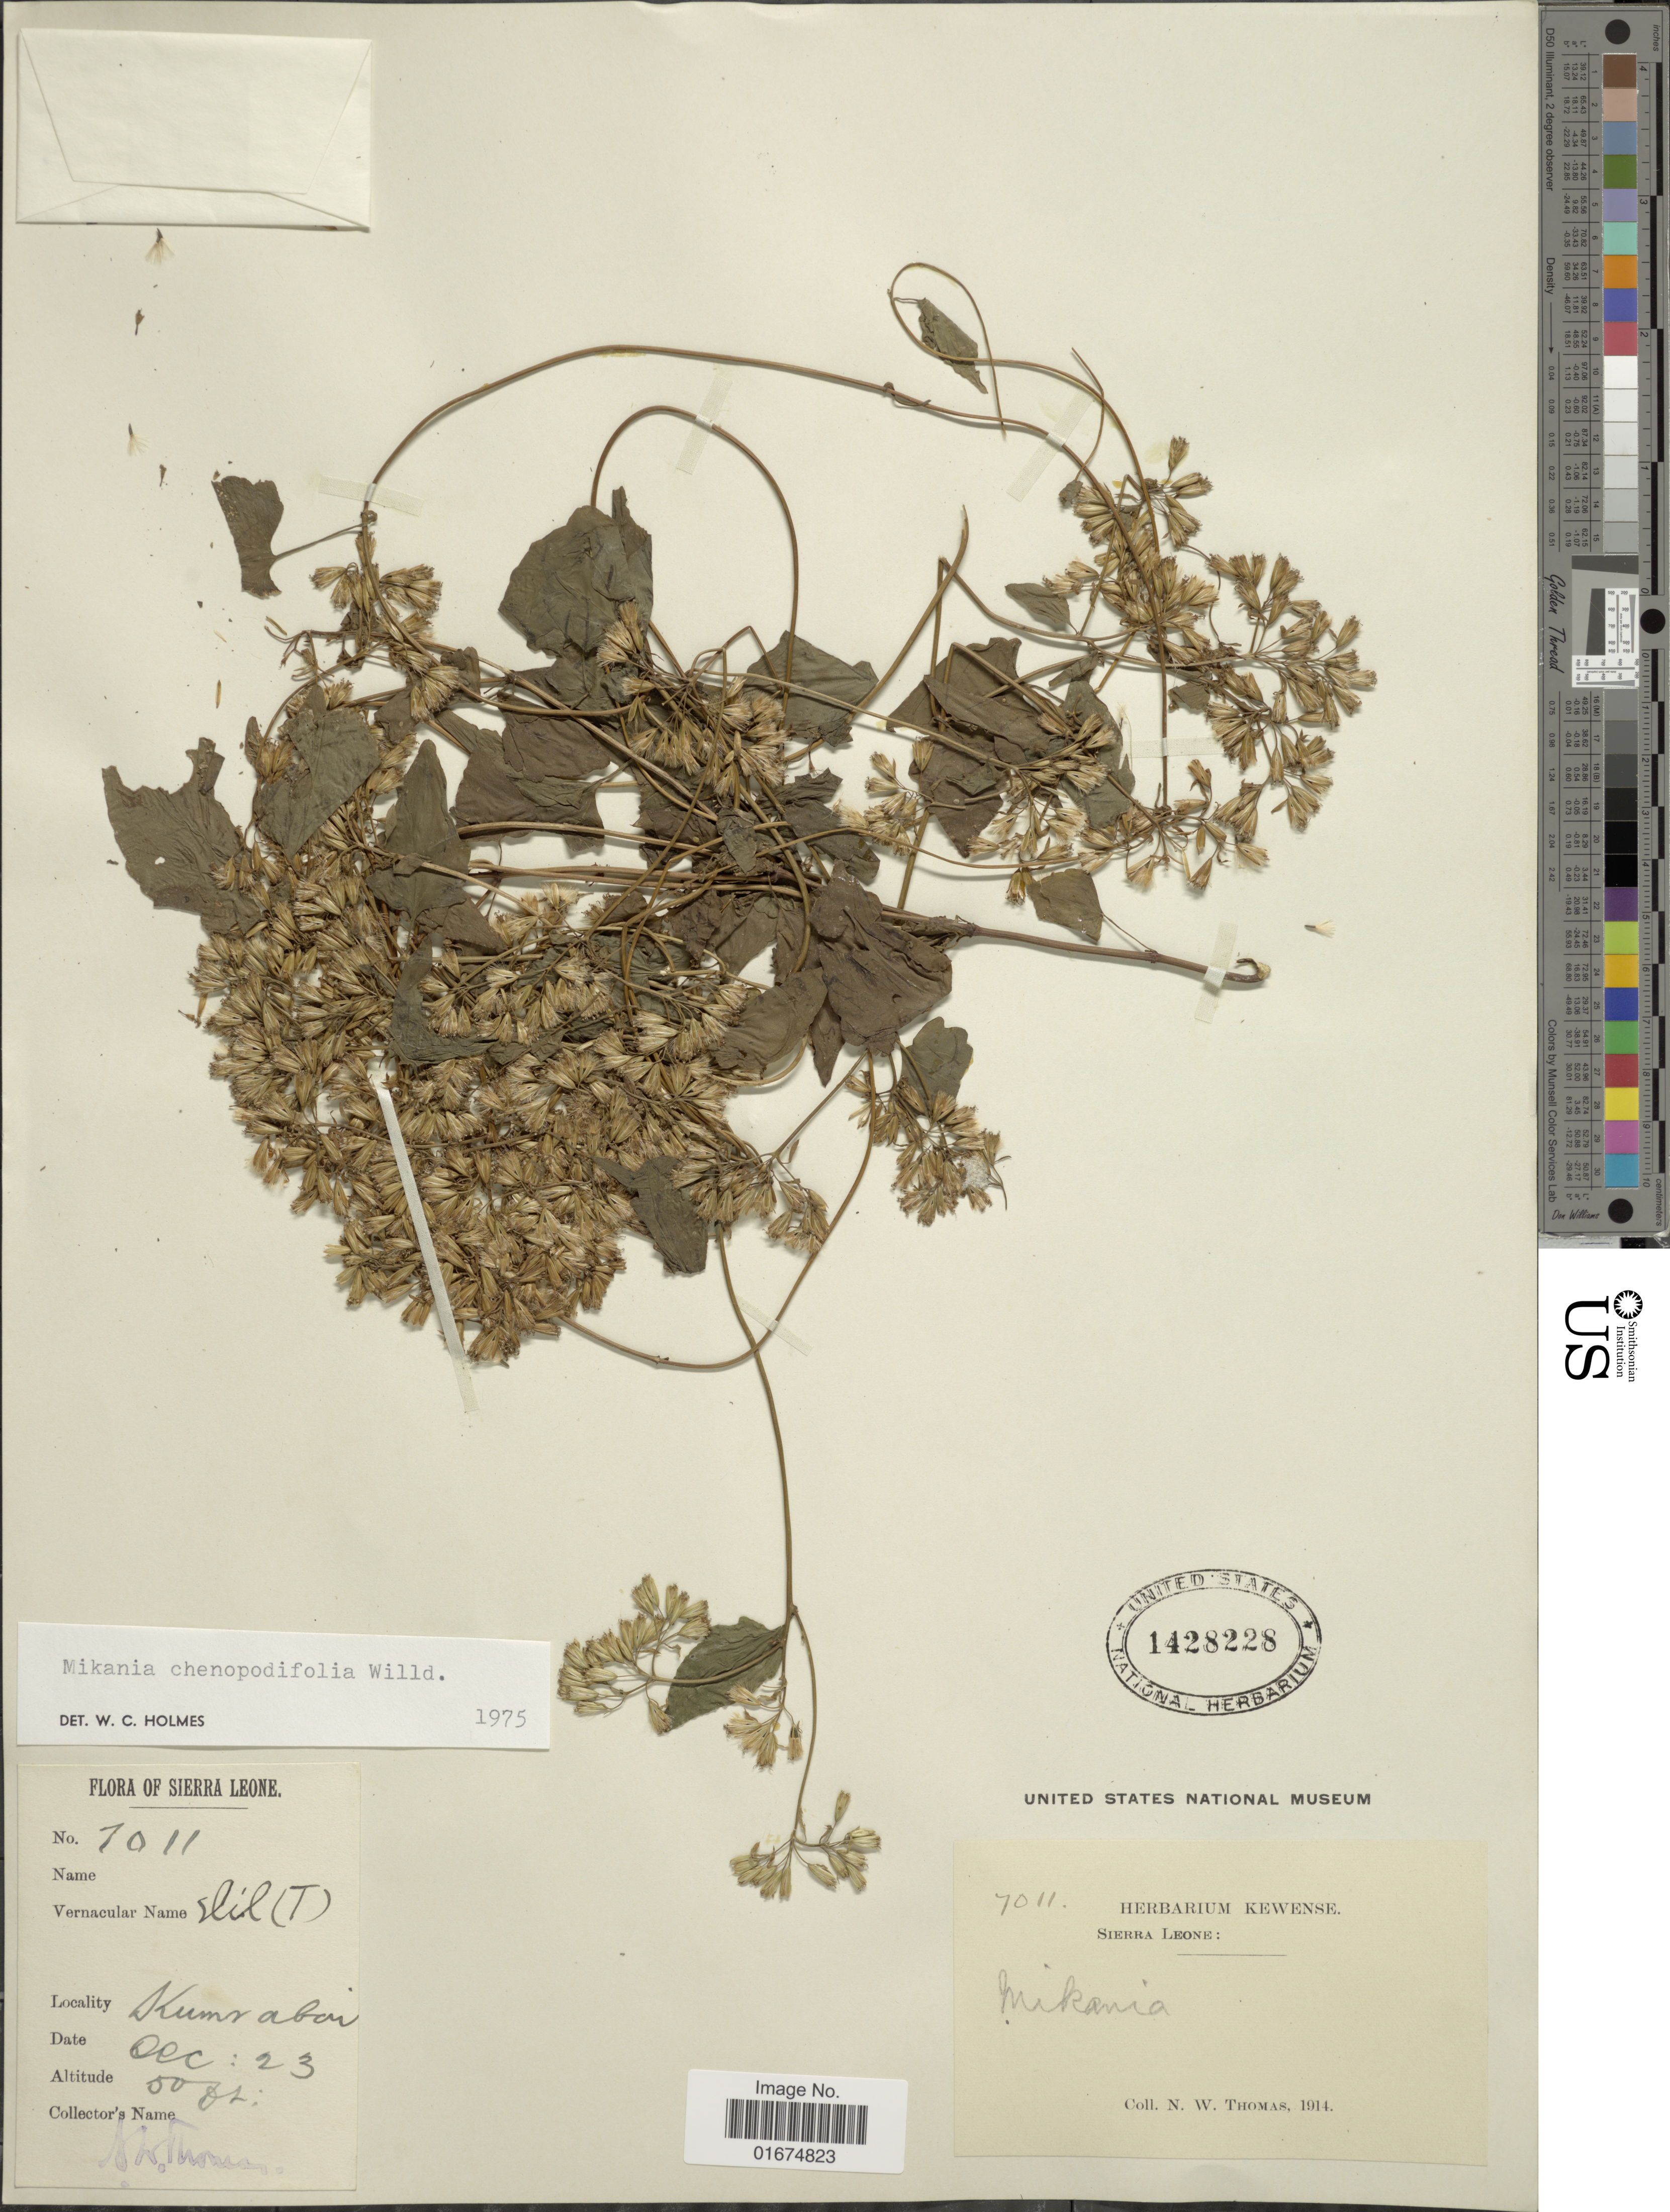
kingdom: Plantae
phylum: Tracheophyta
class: Magnoliopsida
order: Asterales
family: Asteraceae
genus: Mikania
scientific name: Mikania chenopodifolia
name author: Willd.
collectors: N. Thomas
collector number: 7011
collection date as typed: Transcribed d/m/y: /12/23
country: Sierra Leone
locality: Kumrabai [interpreted]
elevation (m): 15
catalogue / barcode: US 1428228